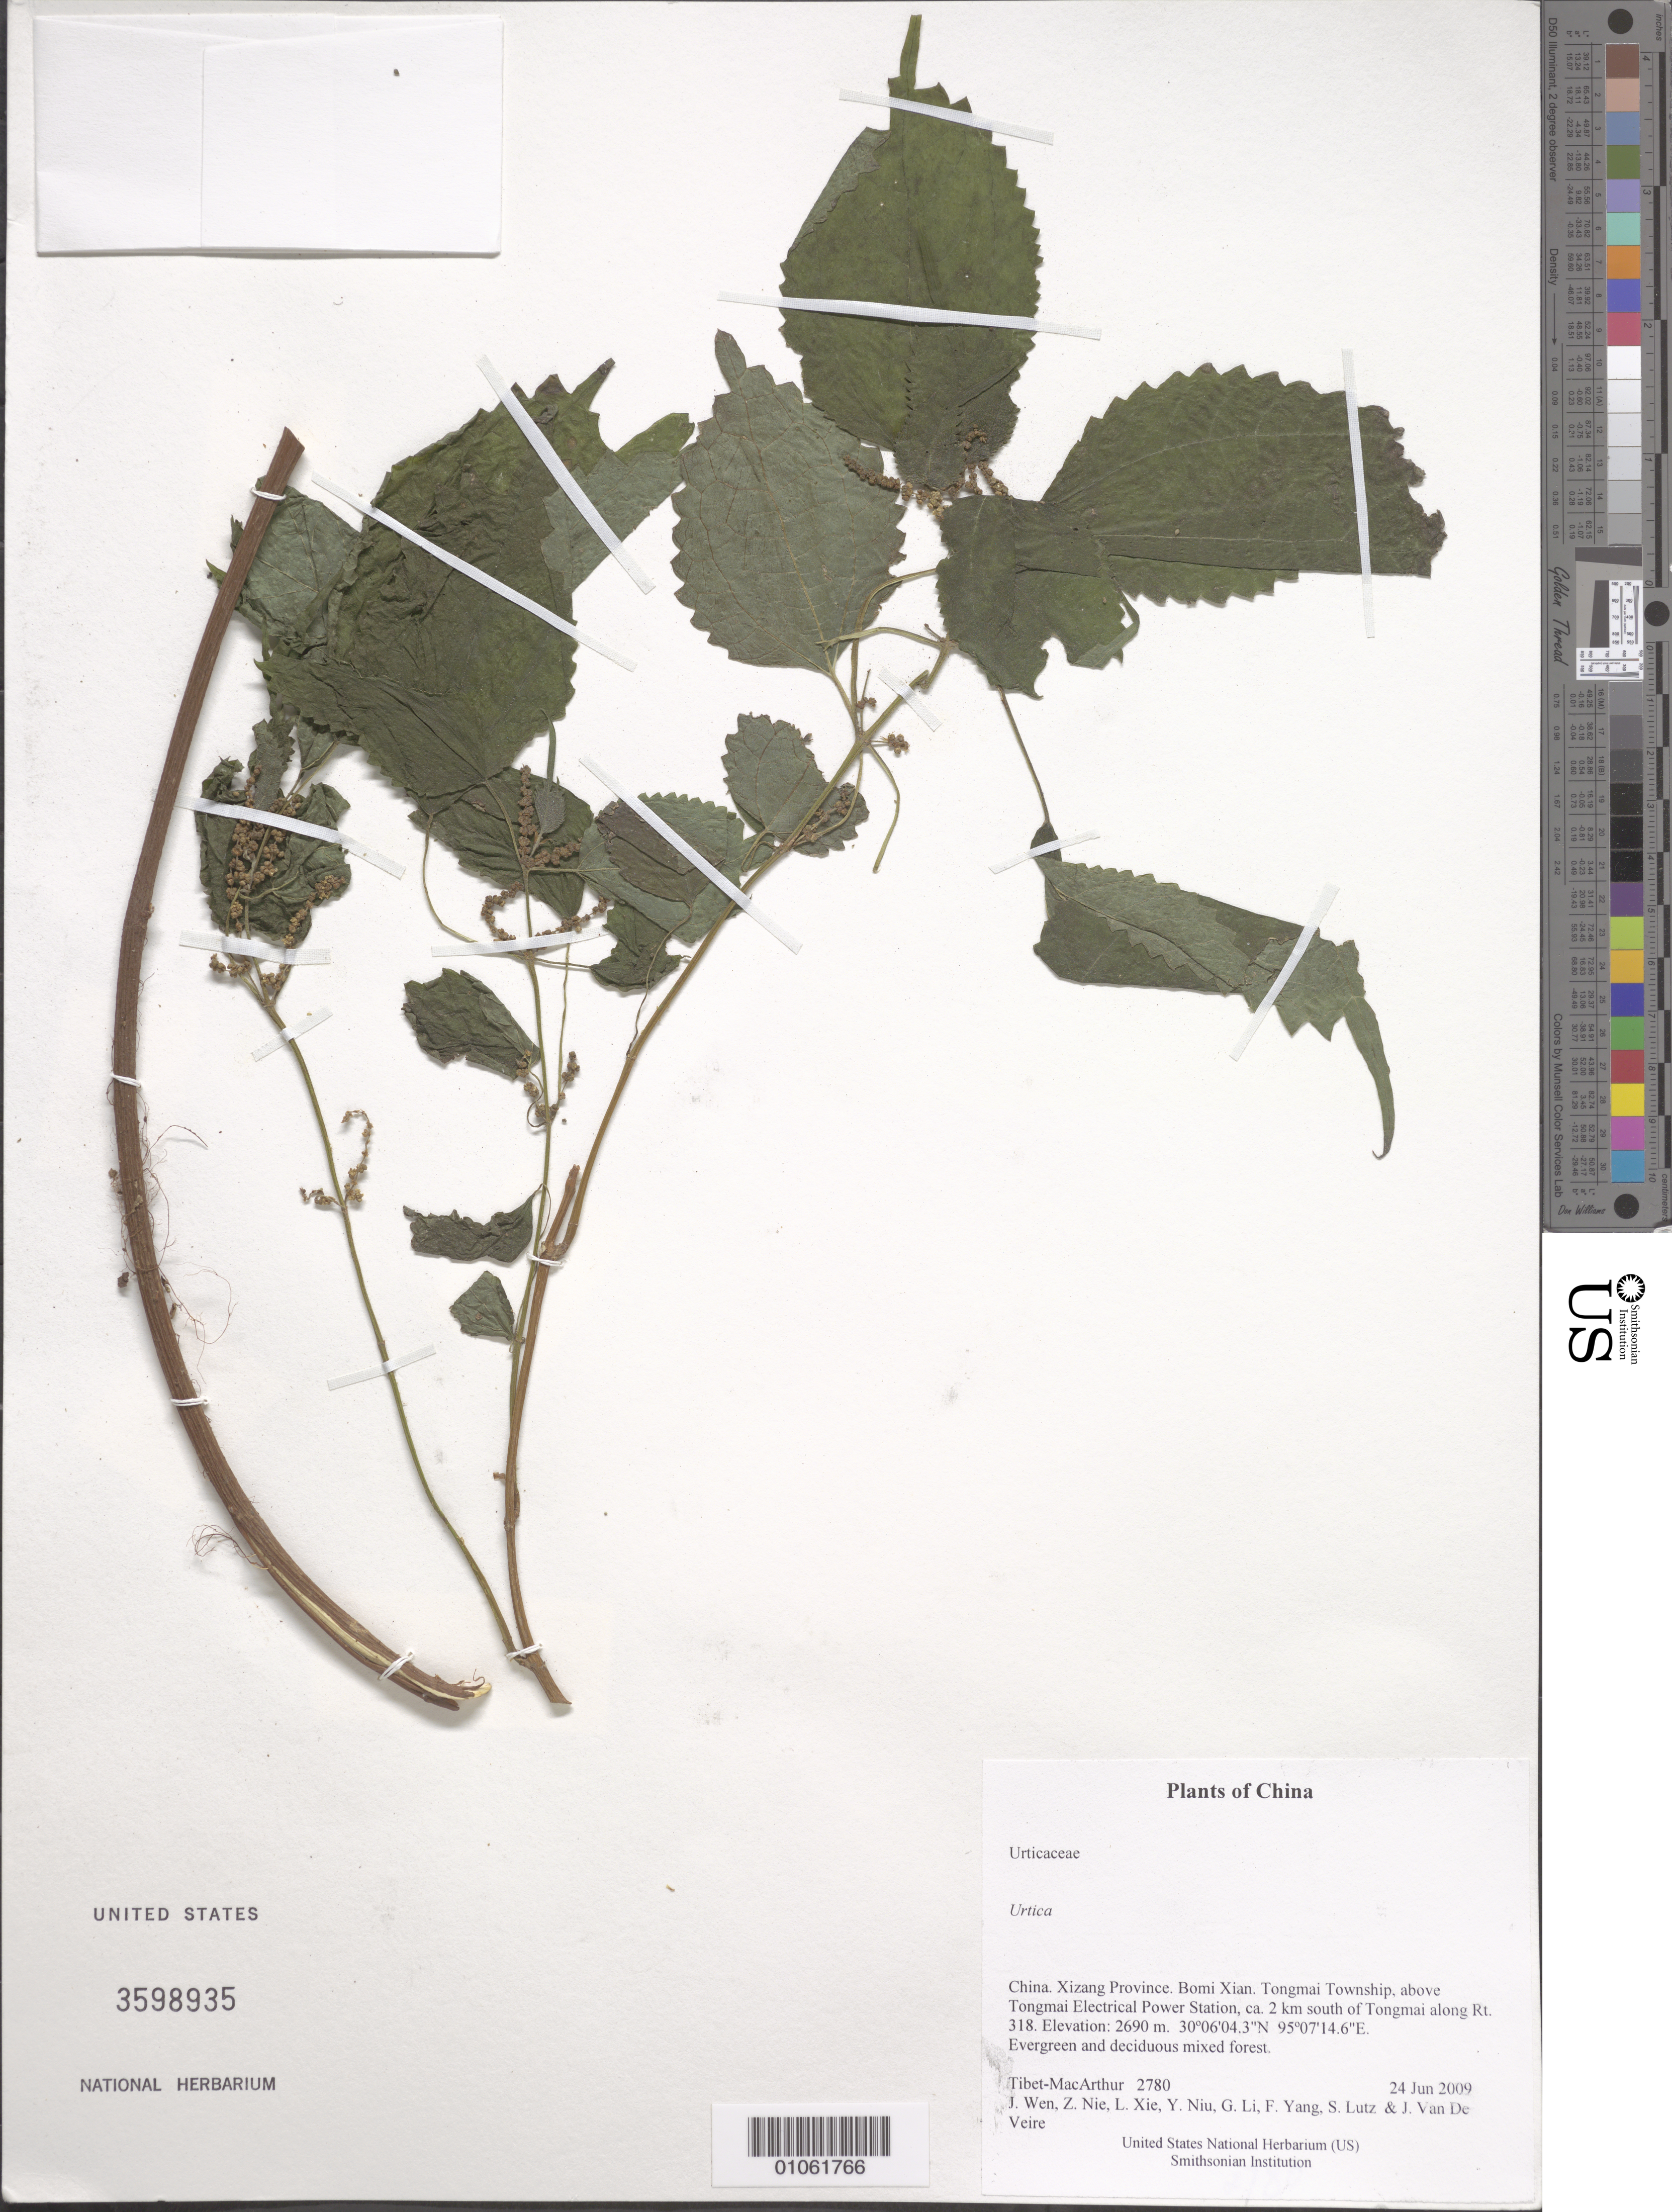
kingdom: Plantae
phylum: Tracheophyta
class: Magnoliopsida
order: Rosales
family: Urticaceae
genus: Urtica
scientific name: Urtica sp.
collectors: Tibet-MacArthur, J. Wen, Z. Nie, L. Xie, Y. Niu, G. Li, F. Yang, S. Lutz & J. Van De Veire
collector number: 2780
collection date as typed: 24 Jun 2009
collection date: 2009-06-24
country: China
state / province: Xizang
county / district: Bomi Xian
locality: Tongmai Township, above Tongmai Electrical Power Station, ca. 2 km south of Tongmai along Rt. 318.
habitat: Evergreen and deciduous mixed forest.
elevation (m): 2690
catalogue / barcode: US 3598935